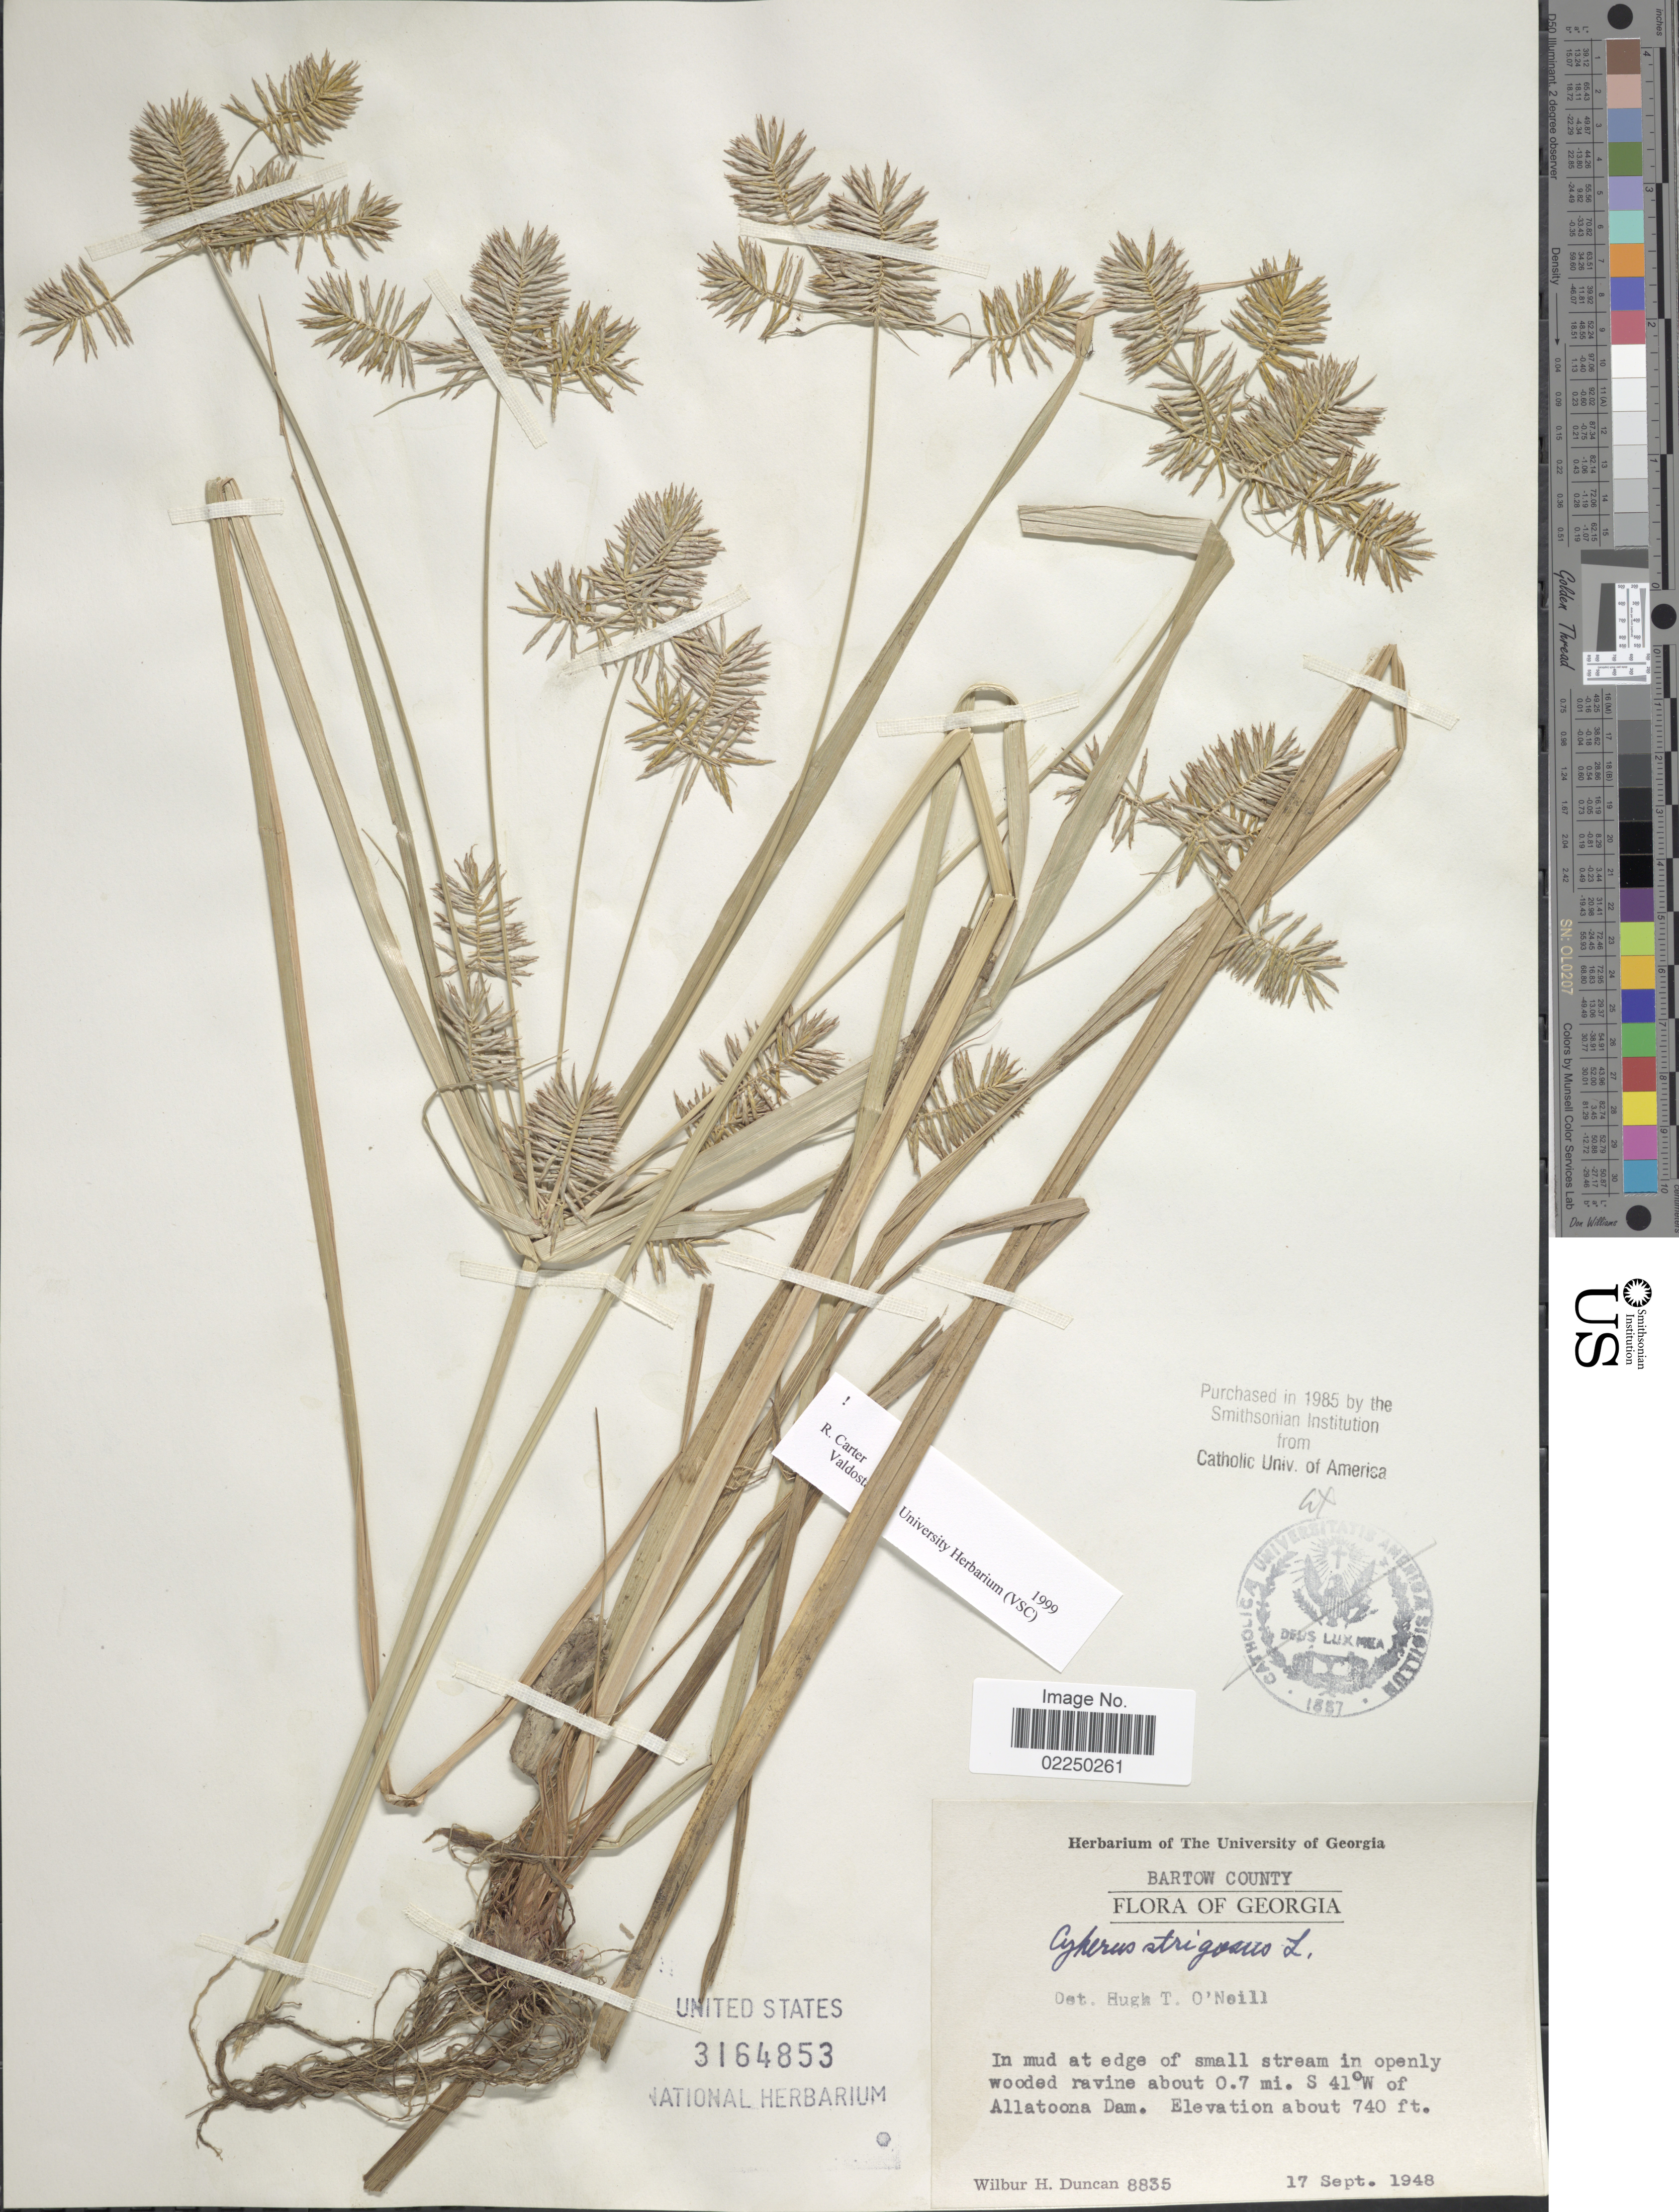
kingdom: Plantae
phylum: Tracheophyta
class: Liliopsida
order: Poales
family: Cyperaceae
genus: Cyperus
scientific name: Cyperus strigosus L.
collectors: W. H. Duncan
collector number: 8835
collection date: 1948-09-17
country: United States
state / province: Georgia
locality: Bartow County, in mud at edge of small stream in openly wooded ravine about 0.7 mi. of Allatoona Dam.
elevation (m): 226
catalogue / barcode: US 3164853